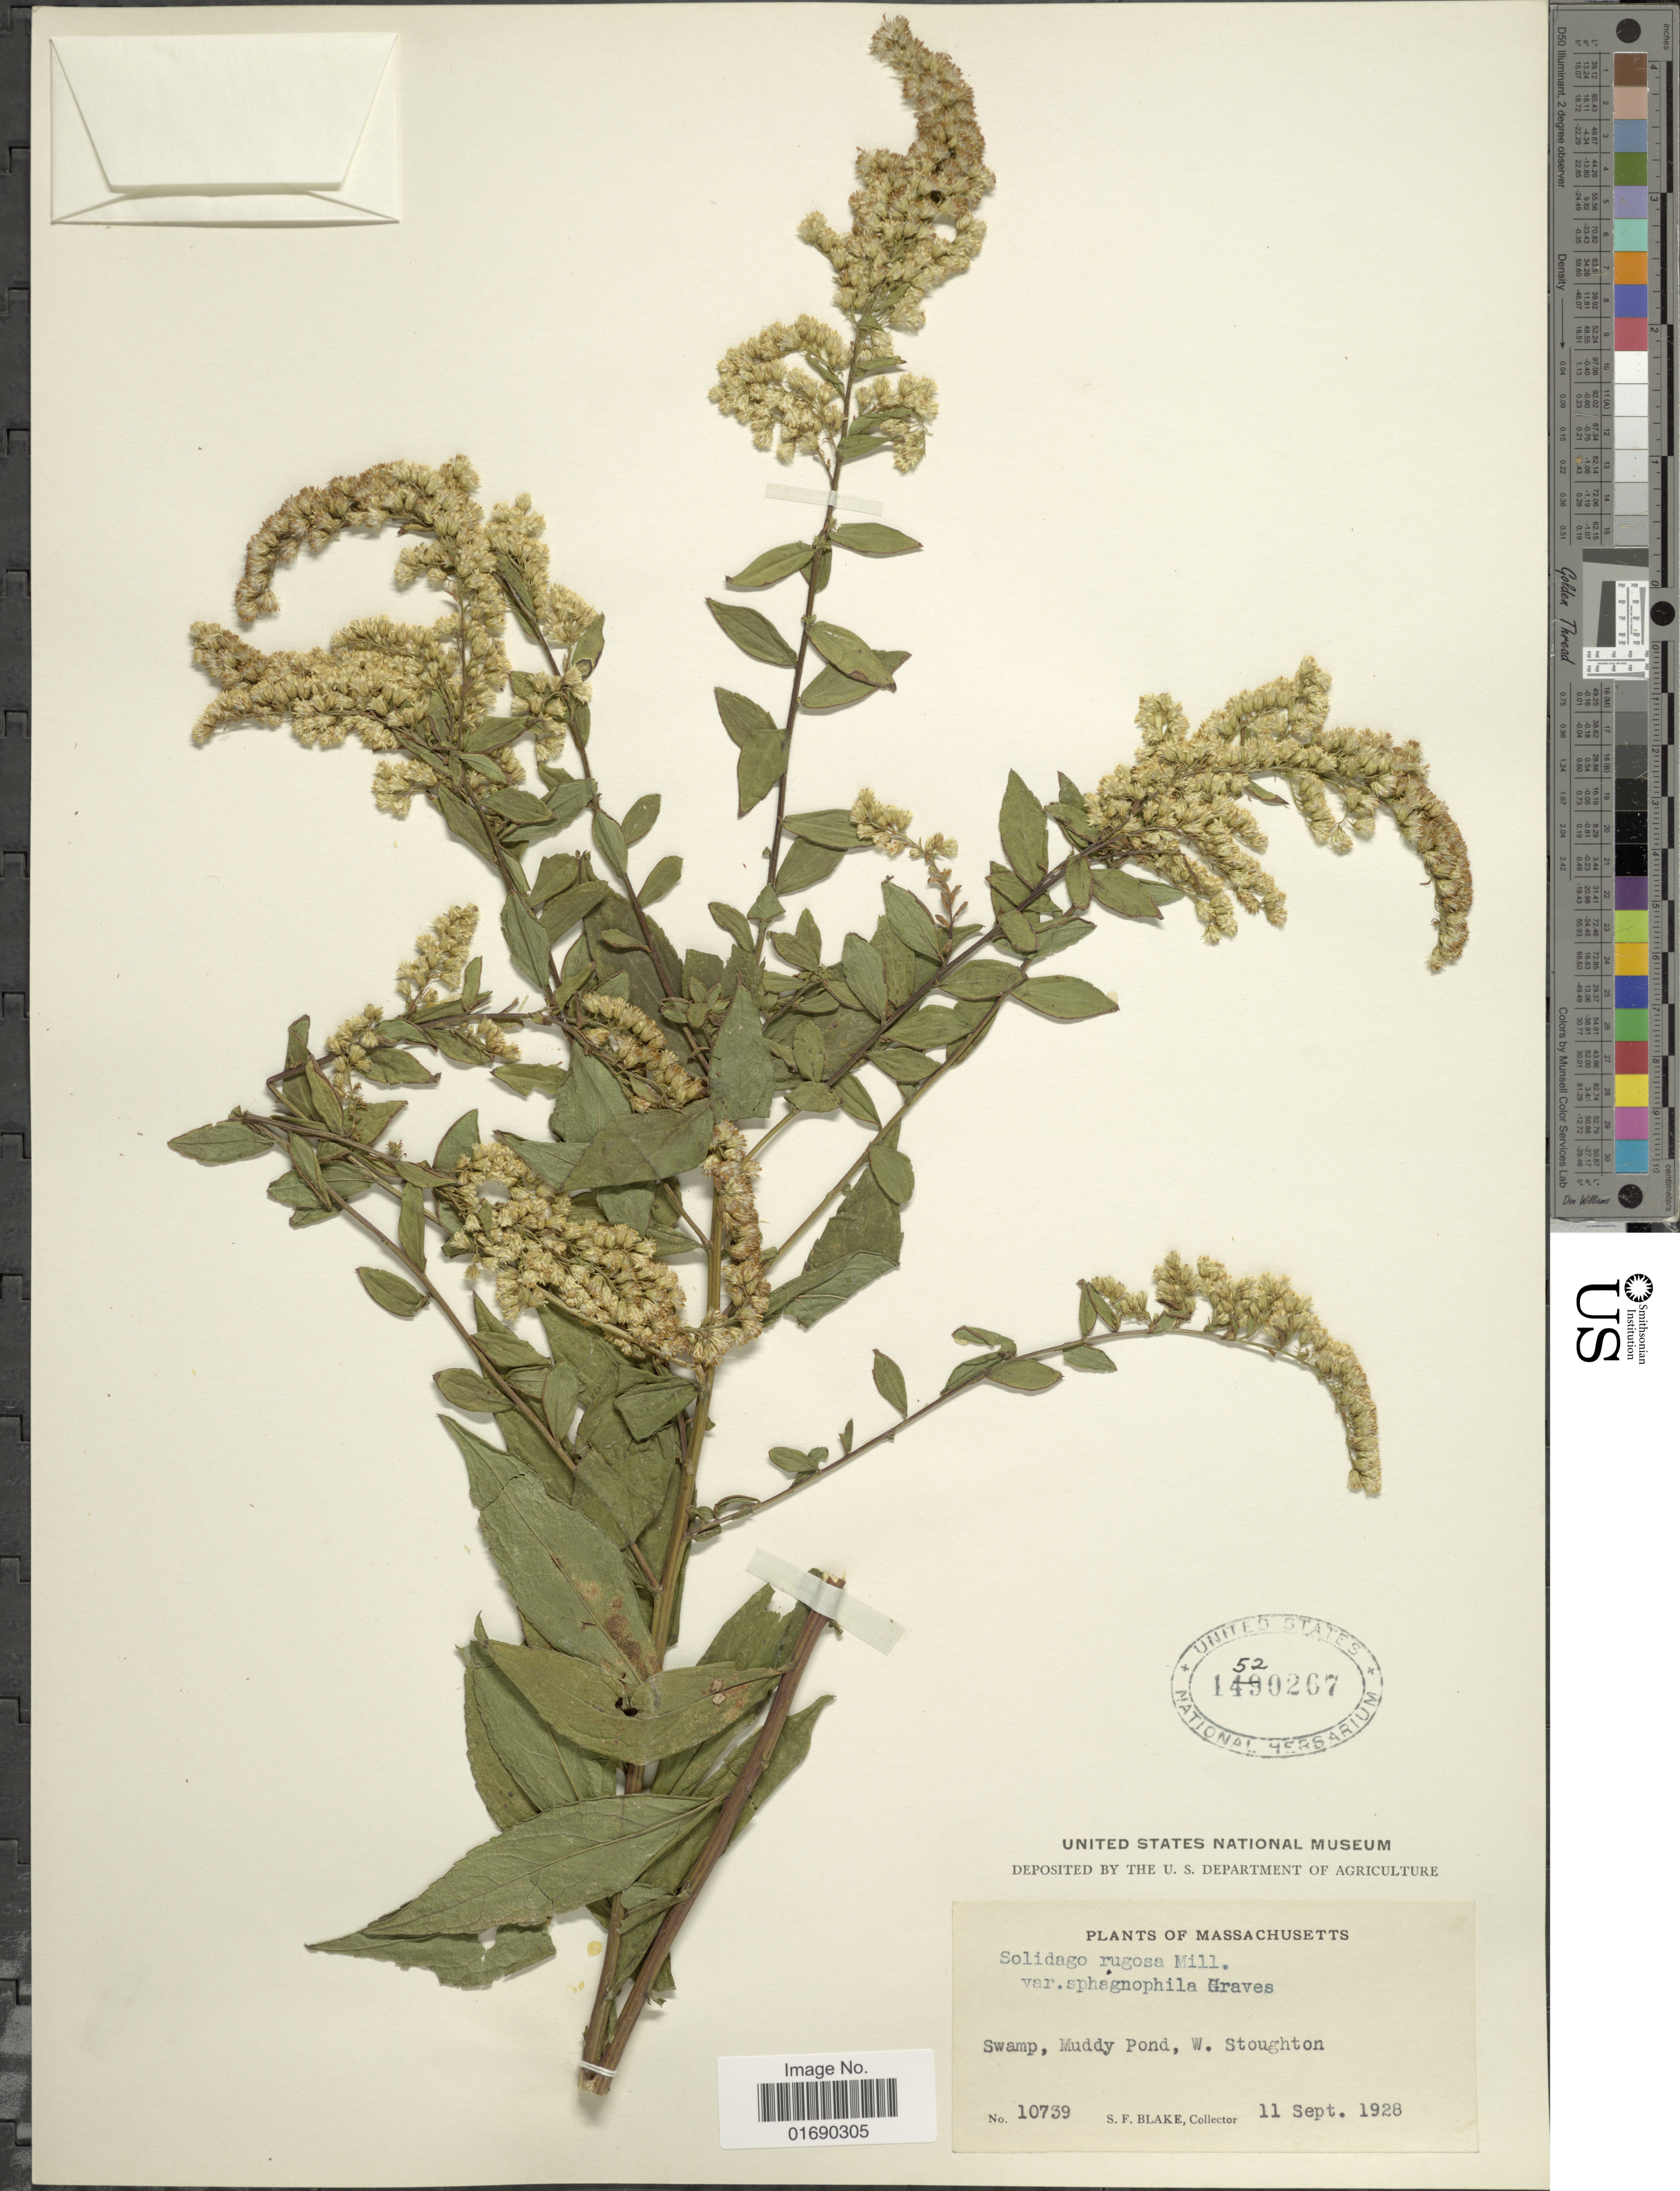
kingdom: Plantae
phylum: Tracheophyta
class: Magnoliopsida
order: Asterales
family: Asteraceae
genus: Solidago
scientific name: Solidago rugosa var. sphagnophila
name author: C. Graves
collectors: S. Blake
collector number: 10739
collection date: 1928-09-11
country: United States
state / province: Massachusetts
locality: Swamp, Muddy Pond, W. Stoughton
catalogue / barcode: US 1520267